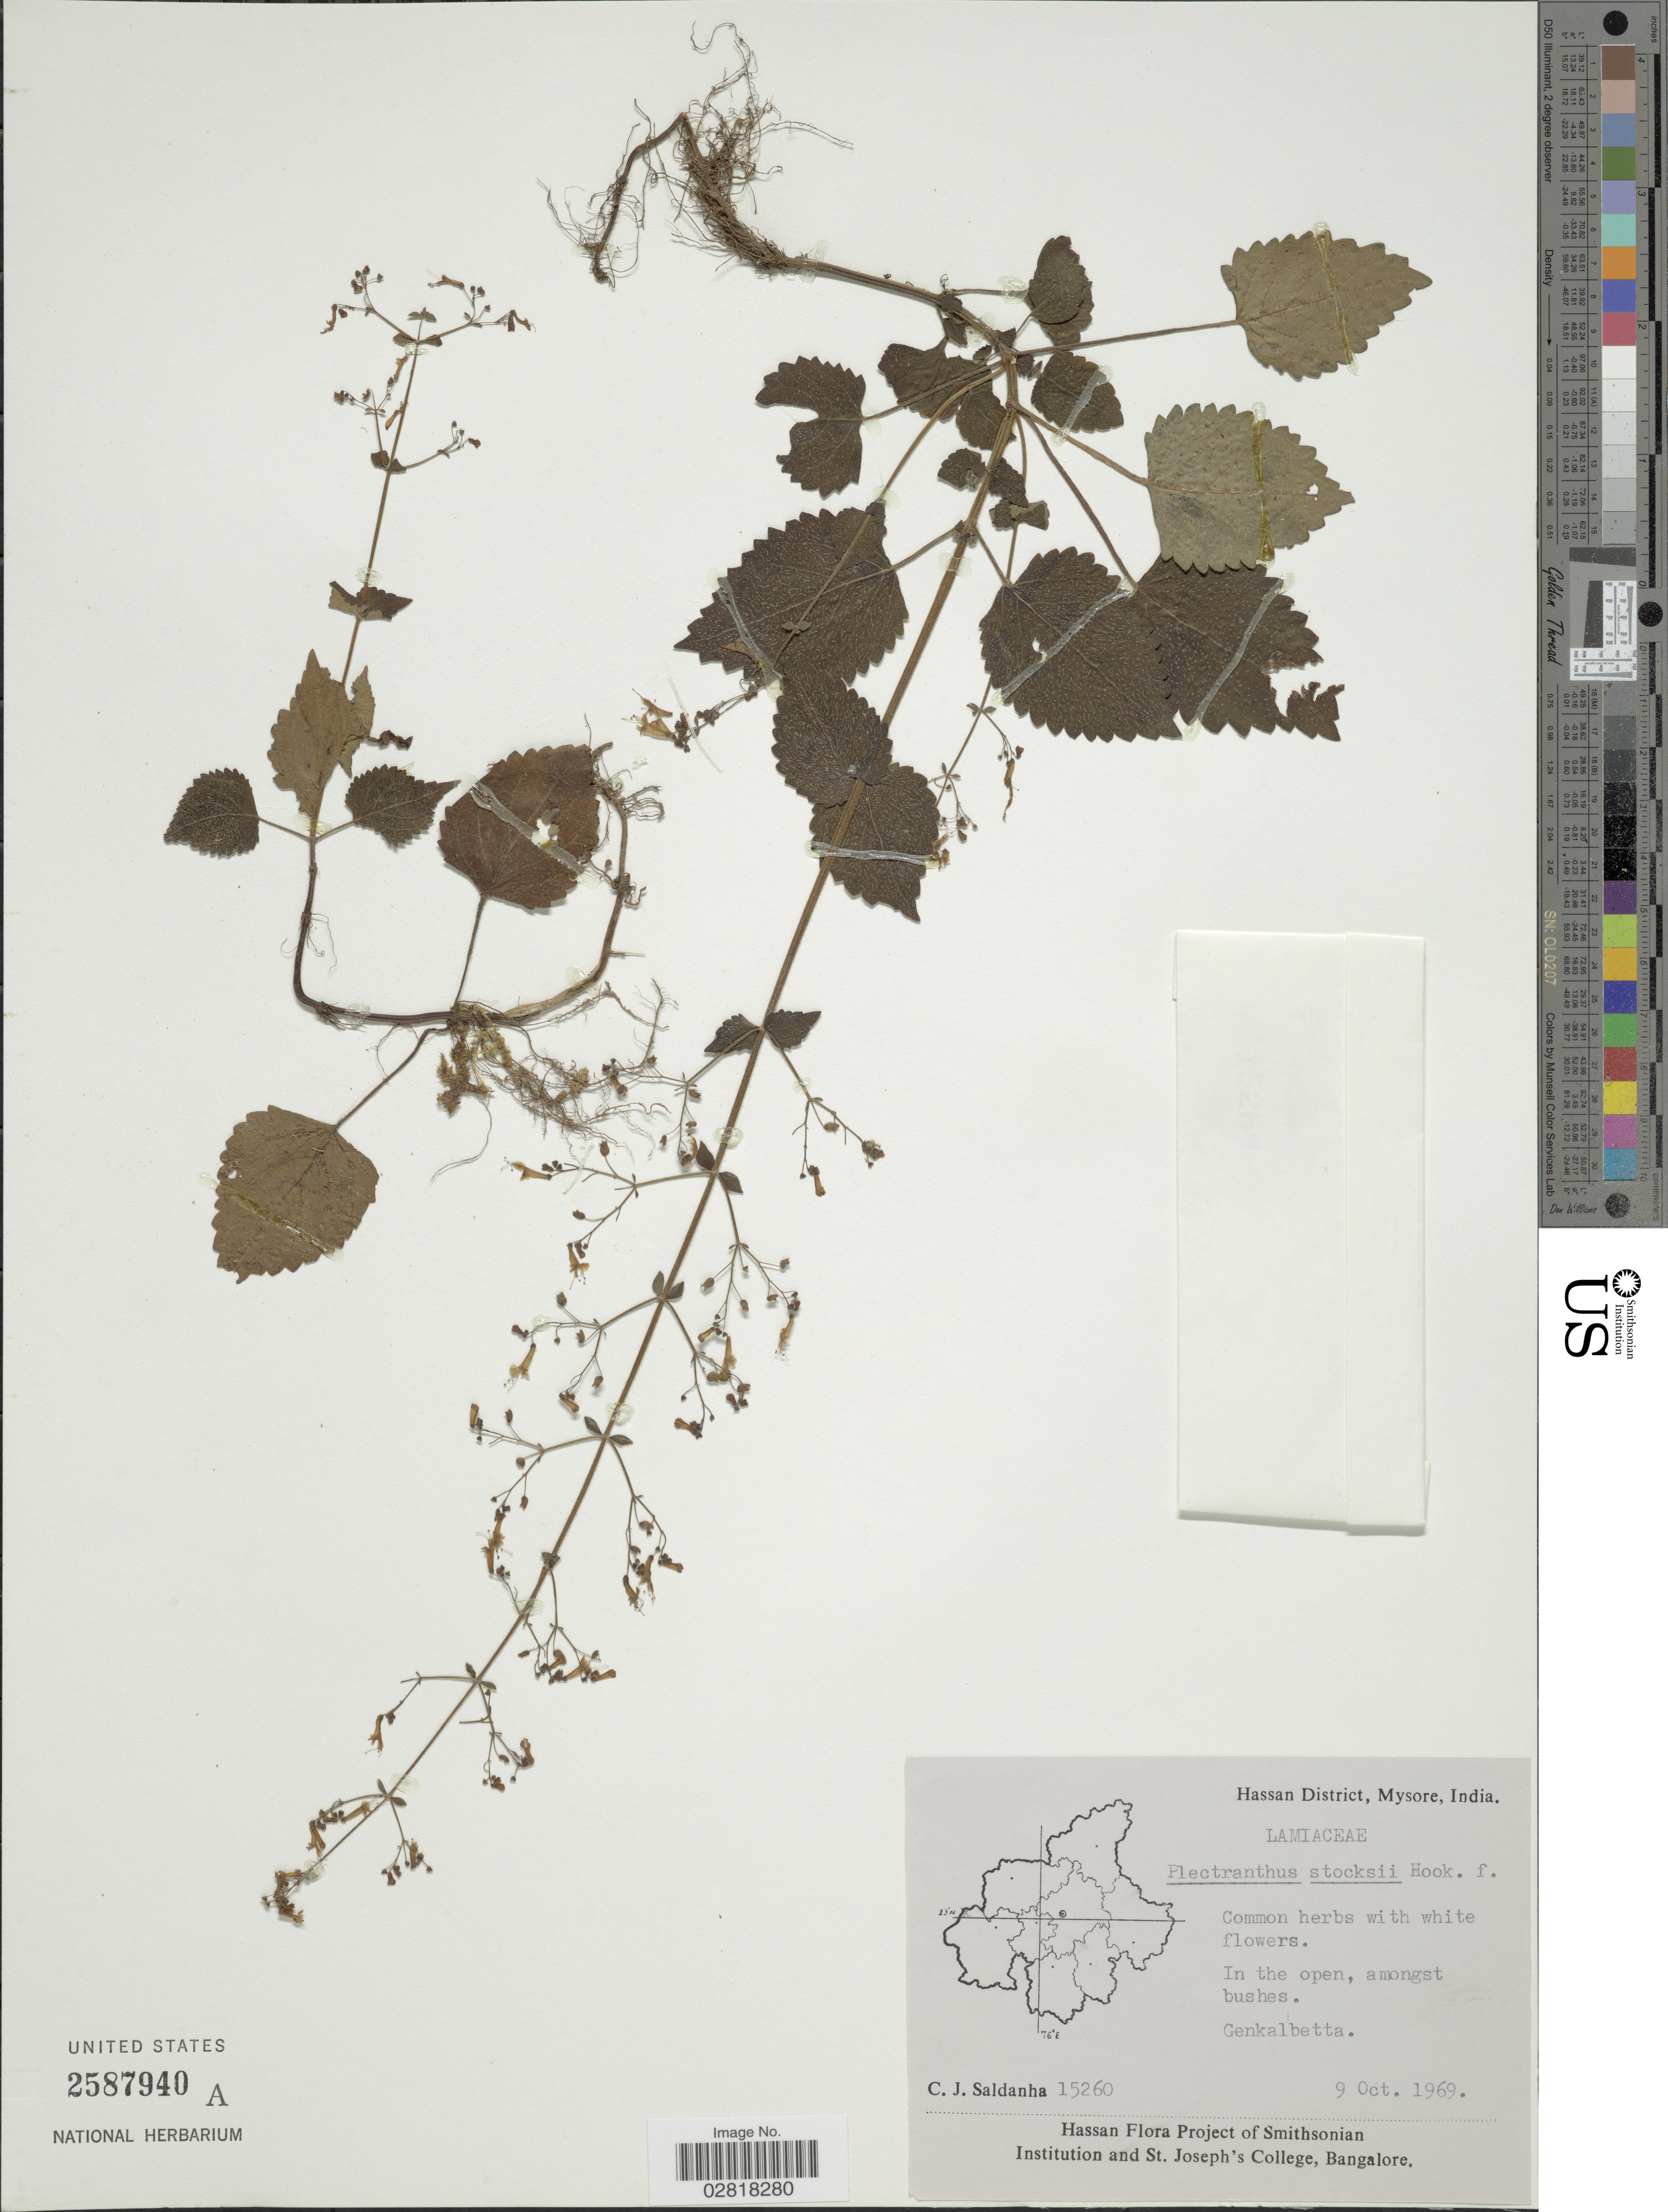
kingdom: Plantae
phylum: Tracheophyta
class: Magnoliopsida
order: Lamiales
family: Lamiaceae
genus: Plectranthus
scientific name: Plectranthus stocksii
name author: Hook. f.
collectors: C. J. Saldanha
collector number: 15260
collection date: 1969-10-09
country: India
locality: Hassan District, Mysore, Genkalbetta.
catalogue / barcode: US 2587940A